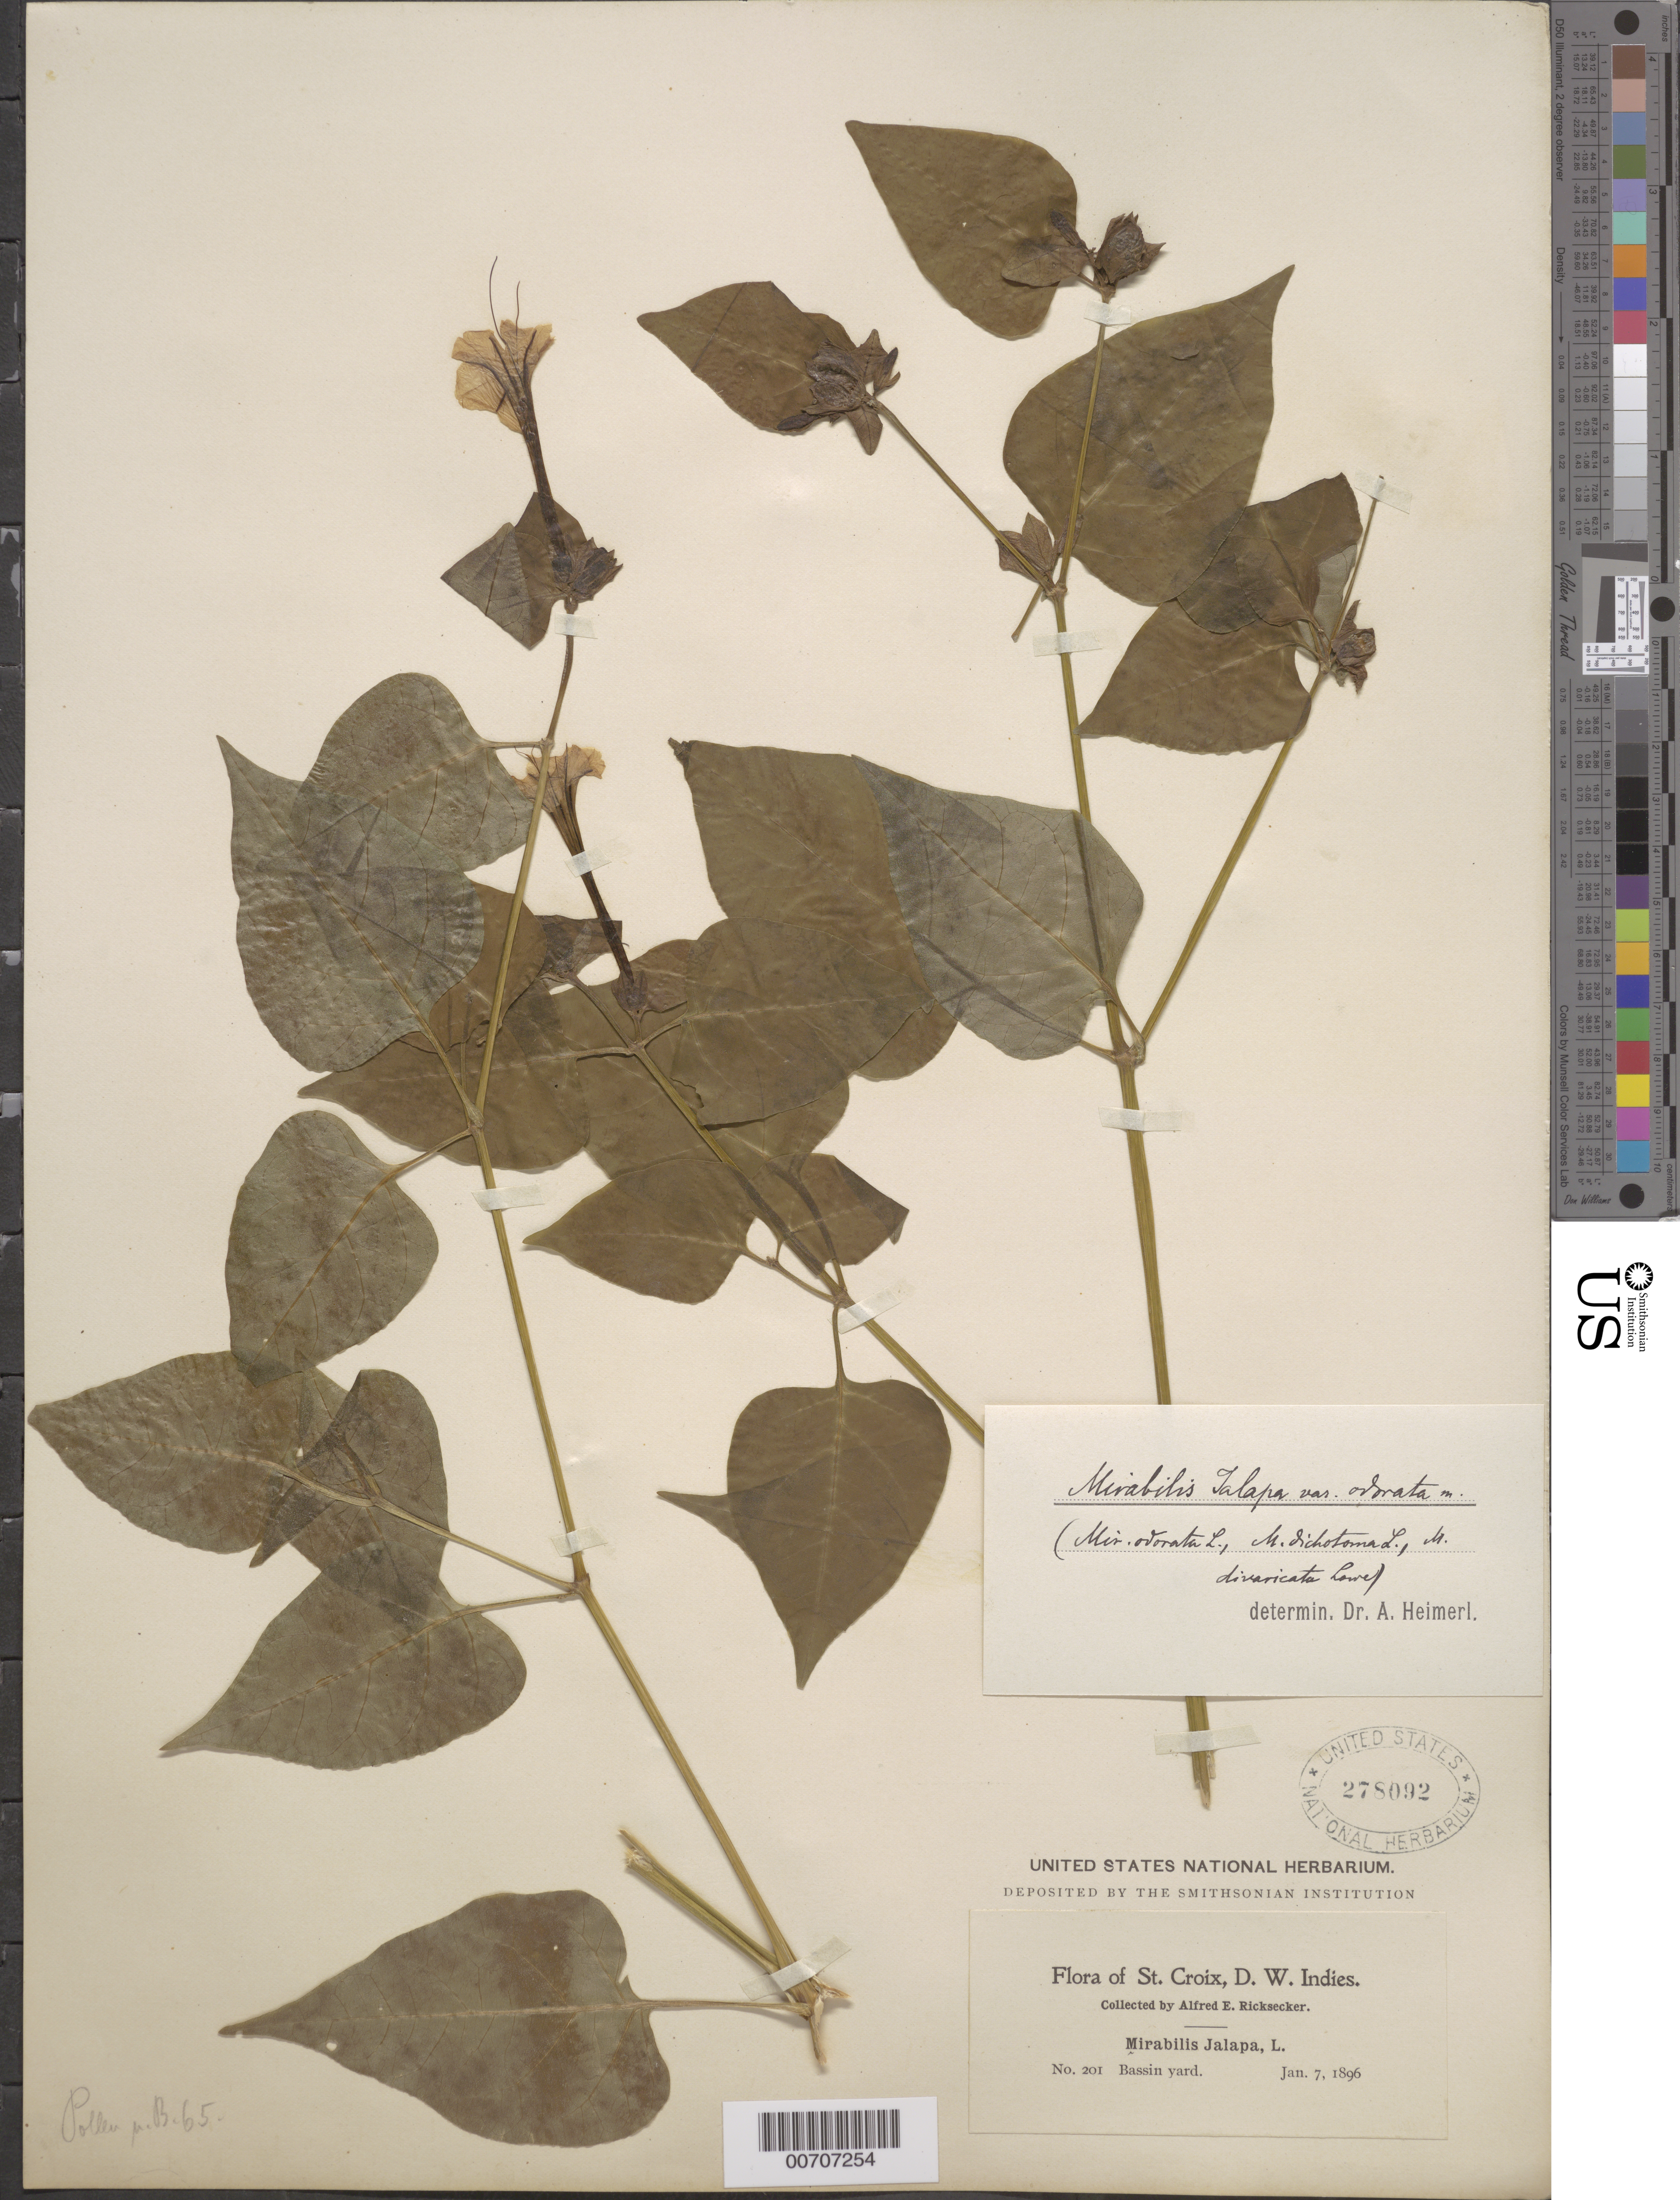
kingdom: Plantae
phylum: Tracheophyta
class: Magnoliopsida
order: Caryophyllales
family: Nyctaginaceae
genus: Mirabilis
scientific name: Mirabilis jalapa var. odorata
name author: (L.) Heimerl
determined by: Heimerl, A.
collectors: A. E. Ricksecker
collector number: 201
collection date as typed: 07 Jan 1896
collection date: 1896-01-07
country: U.S. Virgin Islands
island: St. Croix Island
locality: Bassin yard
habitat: Yard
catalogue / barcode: US 278092